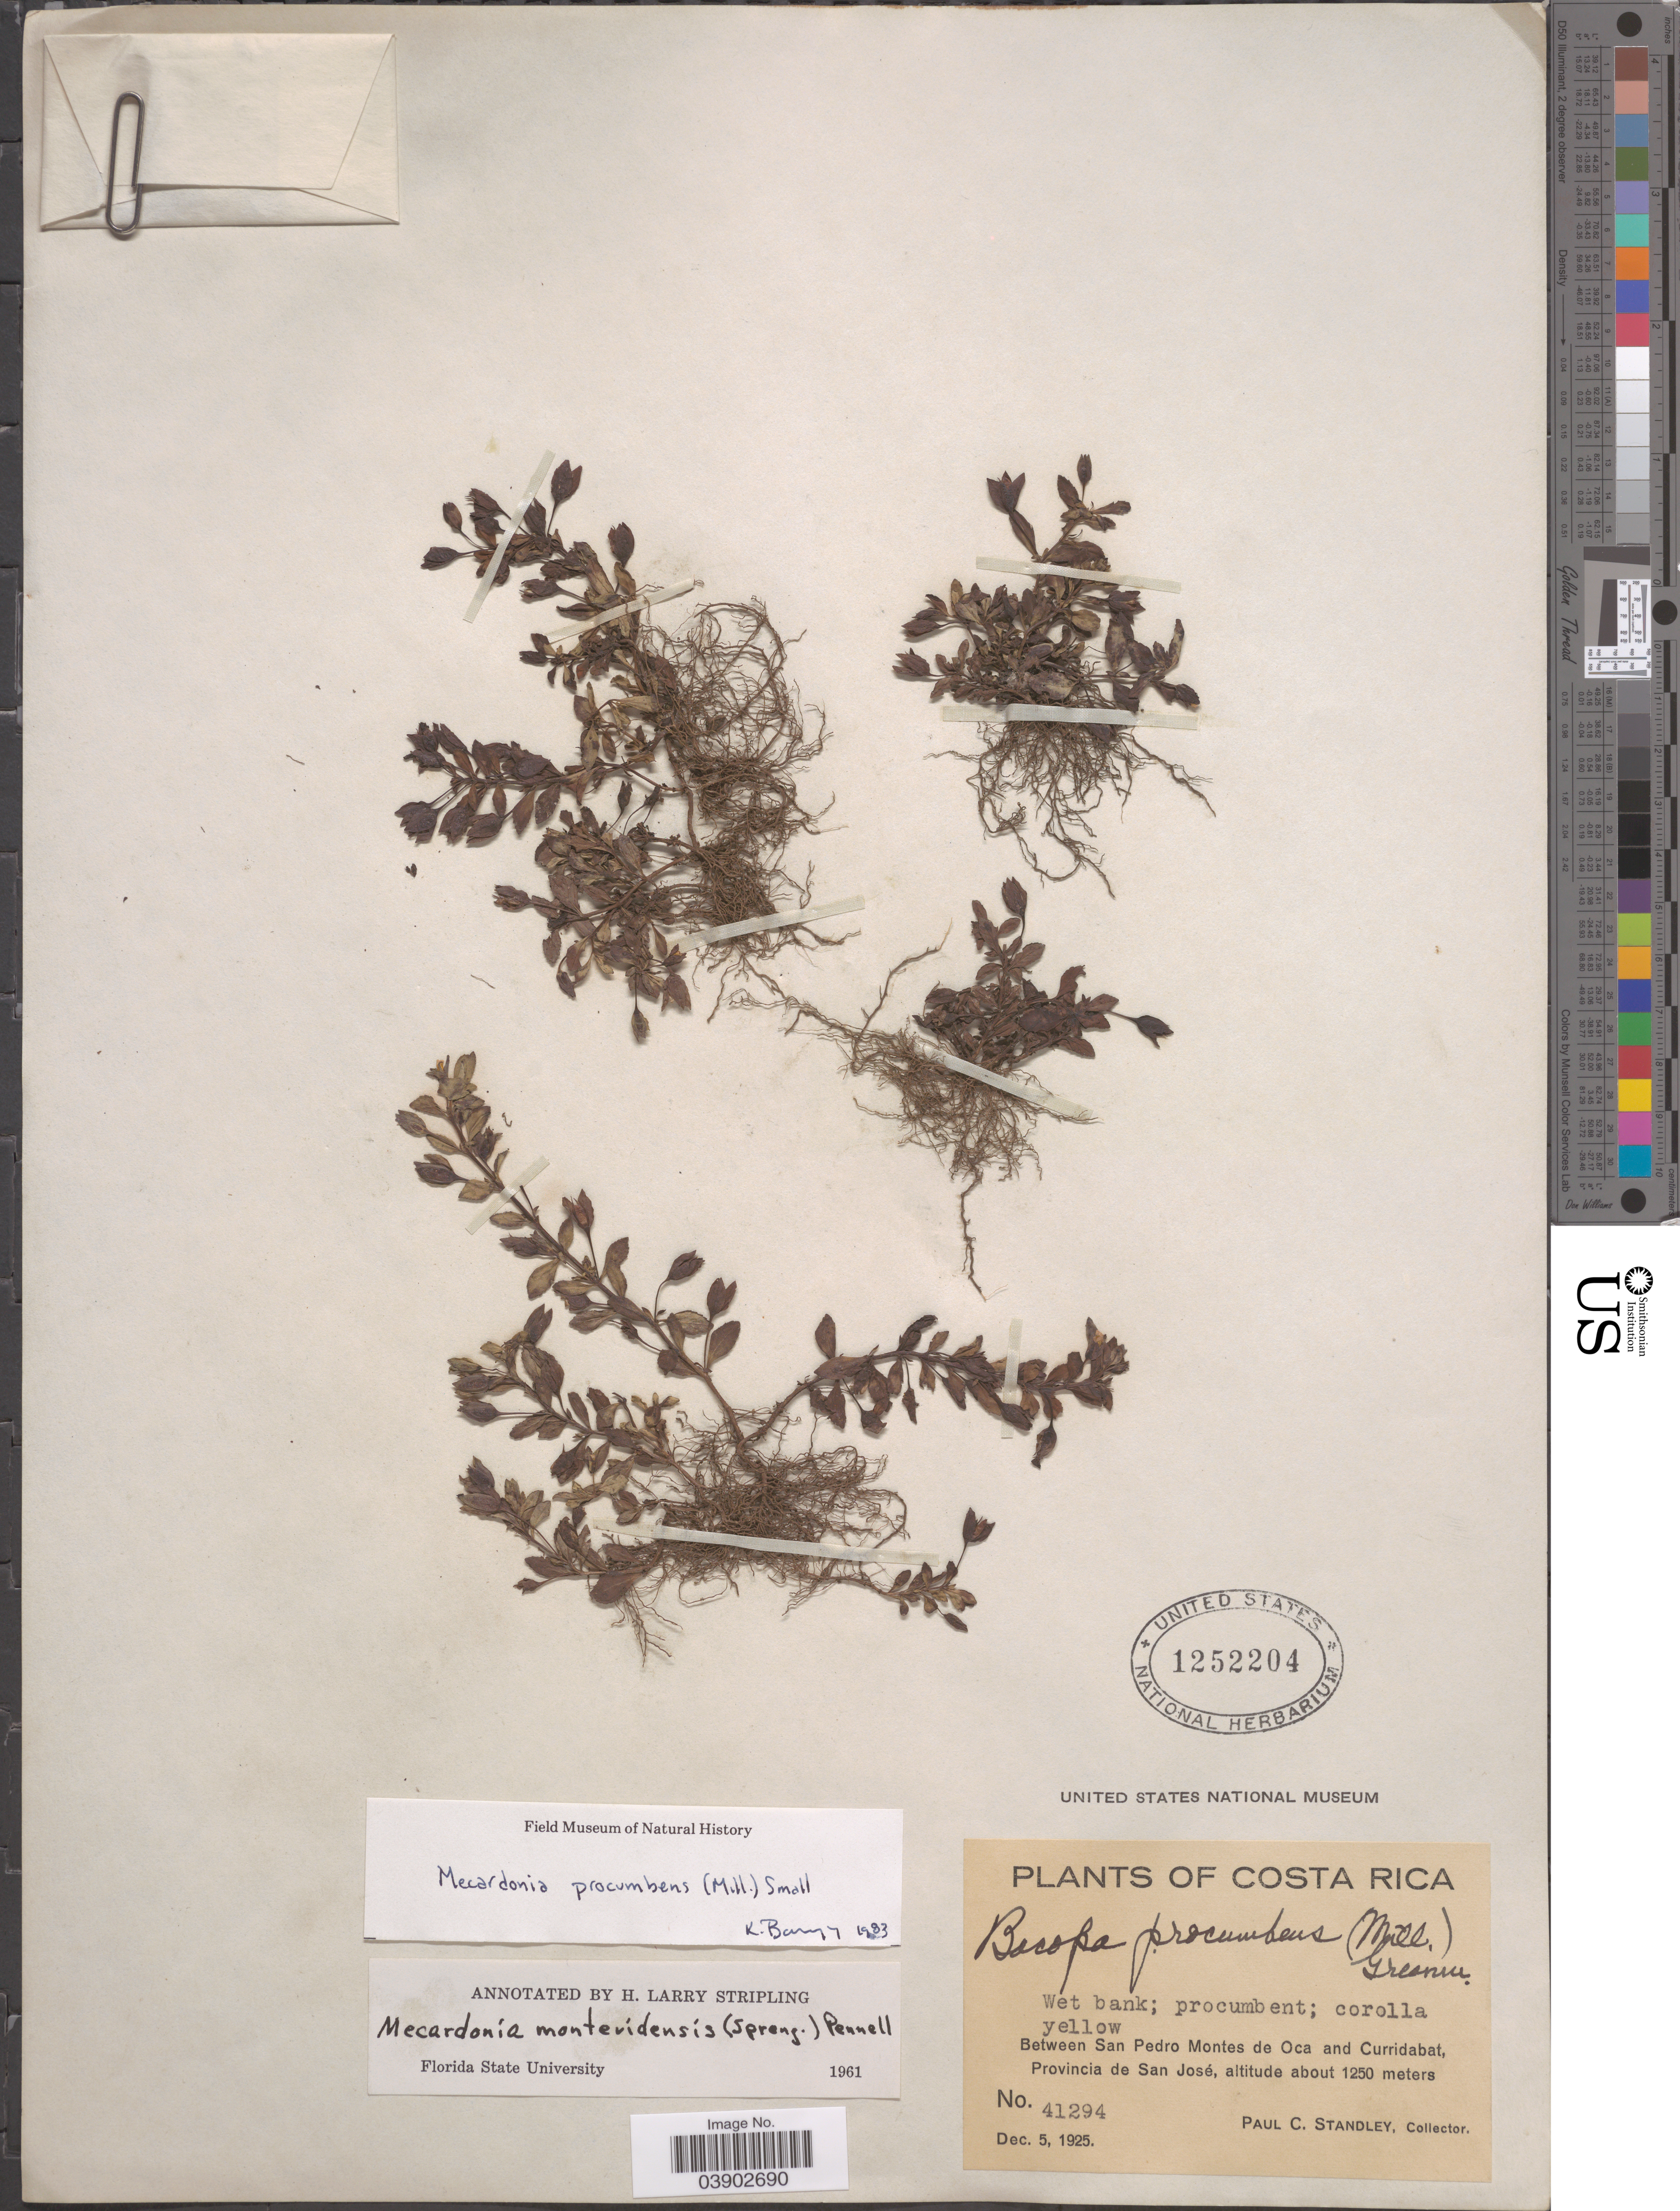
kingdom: Plantae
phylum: Tracheophyta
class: Magnoliopsida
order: Lamiales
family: Plantaginaceae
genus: Mecardonia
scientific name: Mecardonia procumbens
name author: (Mill.) Small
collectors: P. C. Standley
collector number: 41294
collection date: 1925-12-05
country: Costa Rica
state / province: San José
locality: Between San Pedro Montes de Oca and Curridabat.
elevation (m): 1250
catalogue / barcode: US 1252204